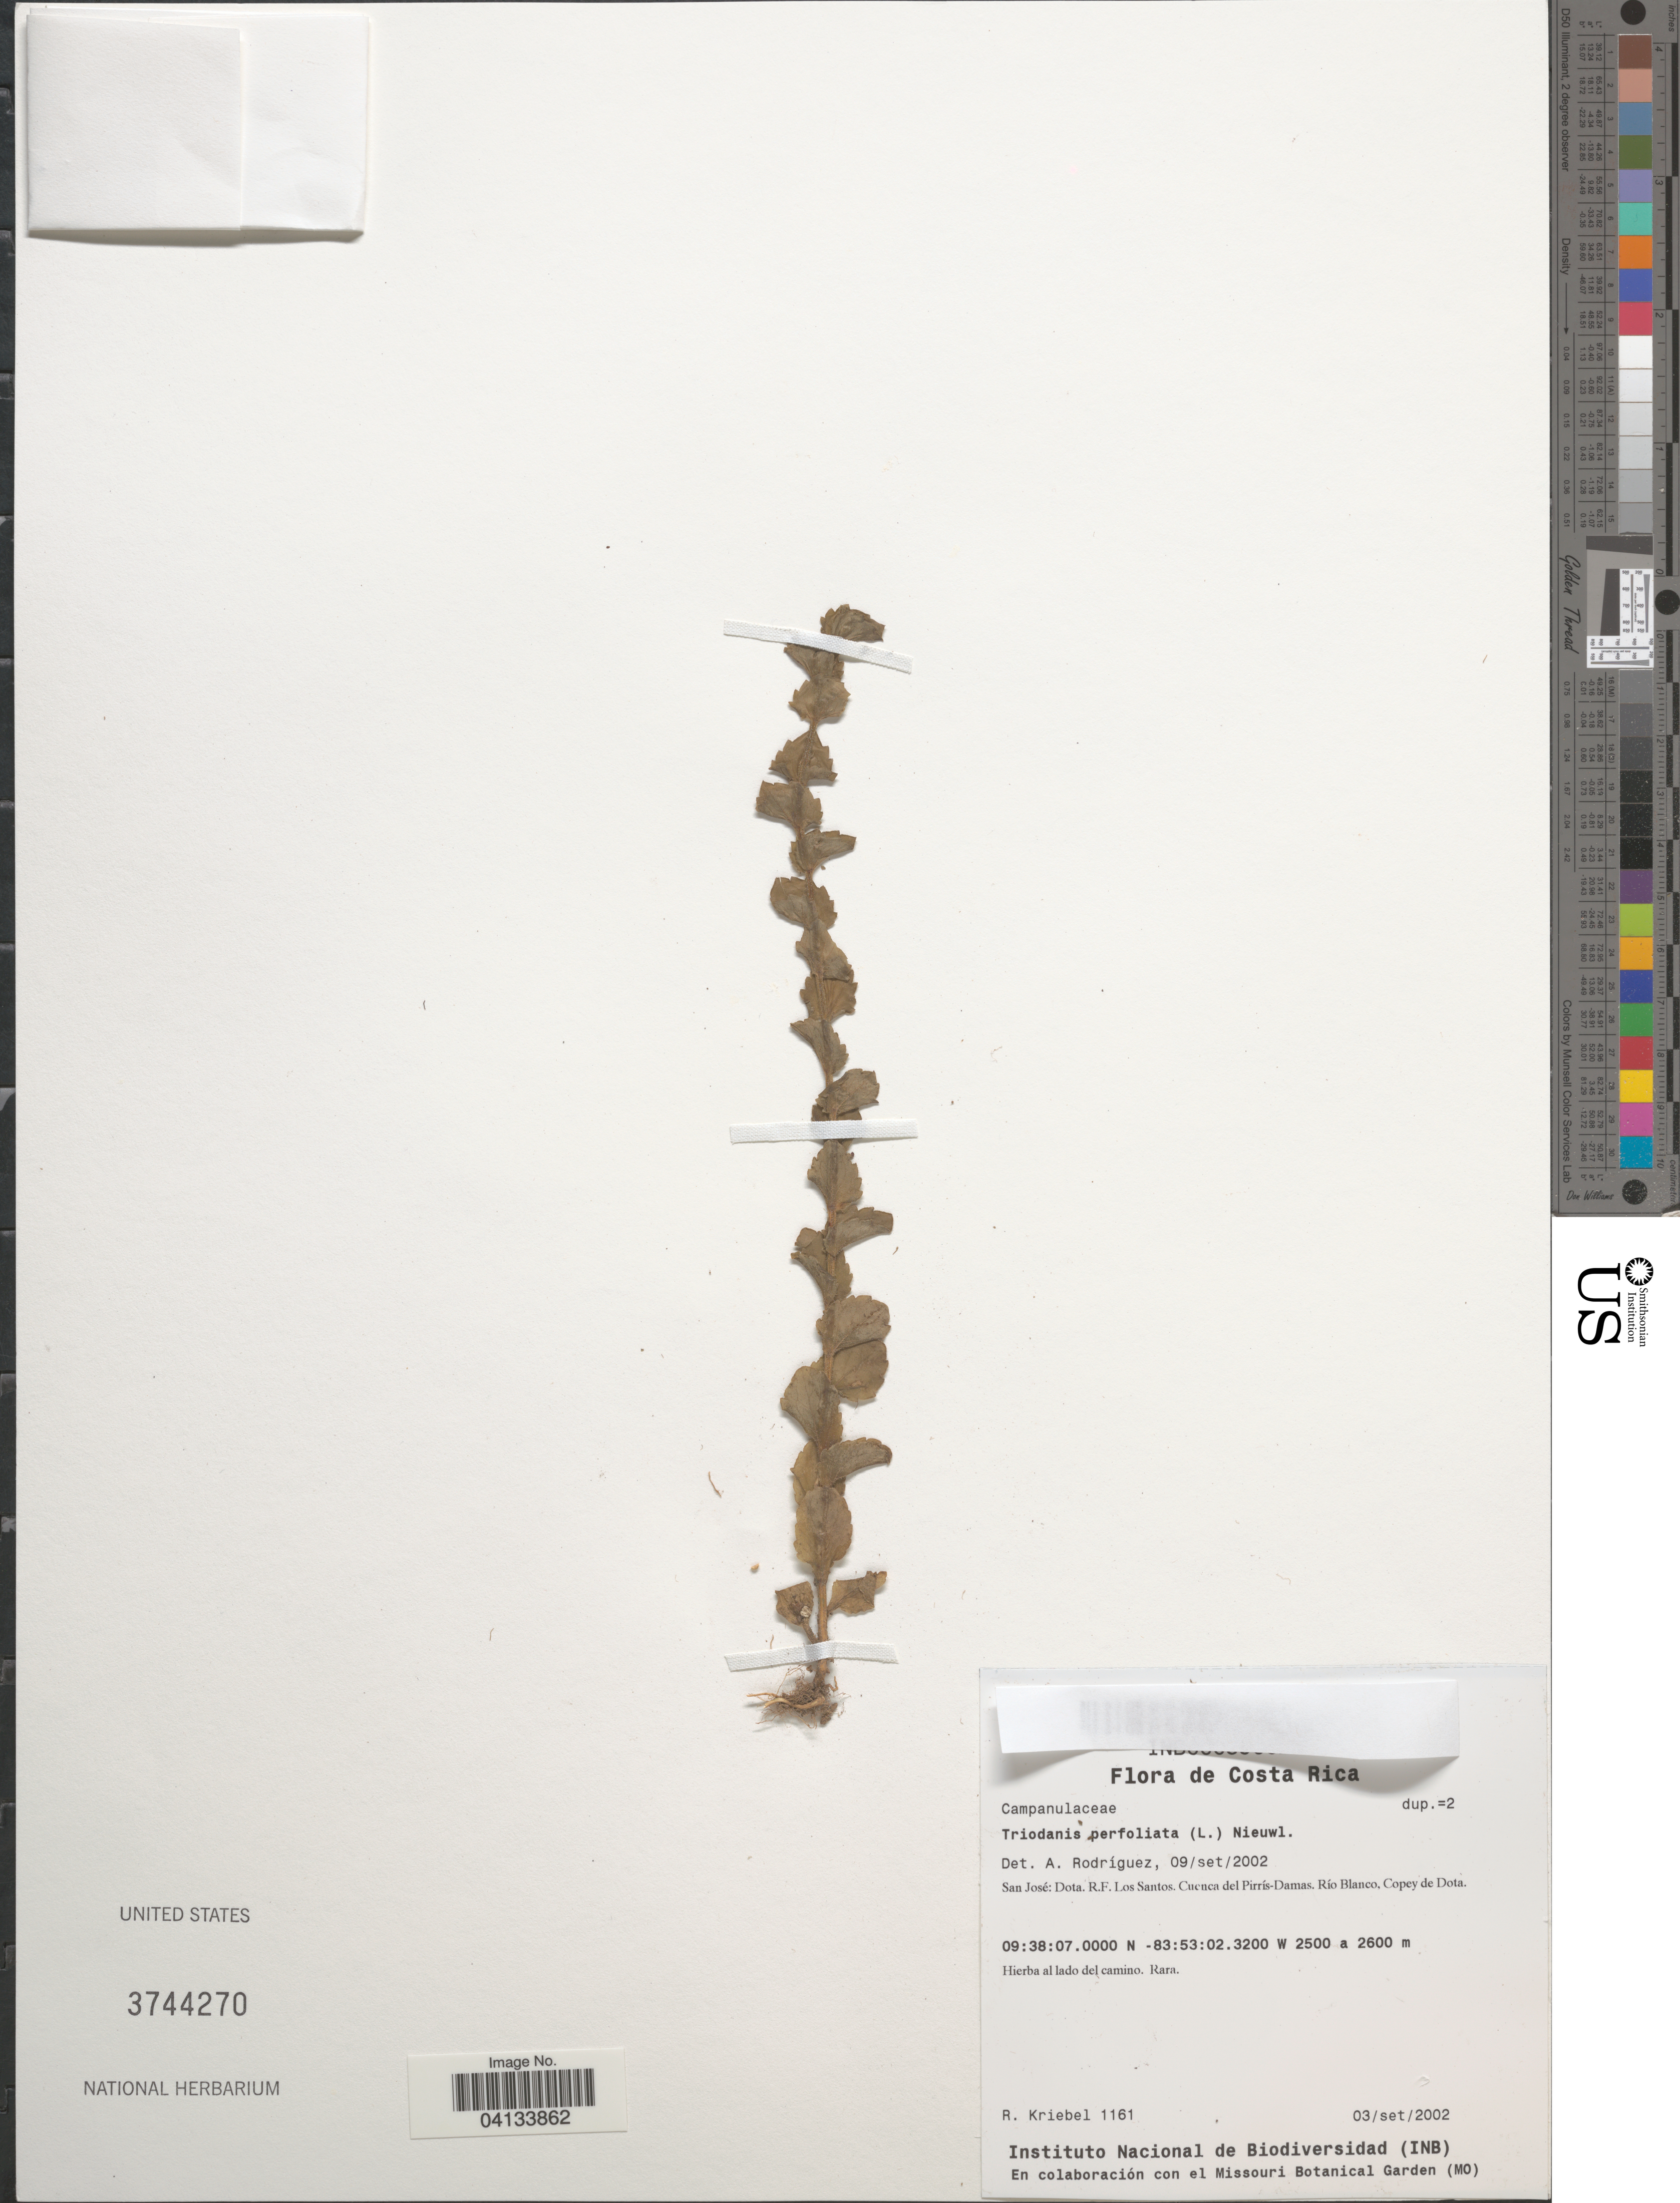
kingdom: Plantae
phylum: Tracheophyta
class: Magnoliopsida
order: Asterales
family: Campanulaceae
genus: Triodanis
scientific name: Triodanis perfoliata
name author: (L.) Nieuwl.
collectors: R. Kriebel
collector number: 1161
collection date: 2002-09-03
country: Costa Rica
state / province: San José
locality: Dota. R.F. Los Santos. Cuenca del Pirrís-Damas. Río Blanco, Copey de Dota.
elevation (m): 2500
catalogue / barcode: US 3744270